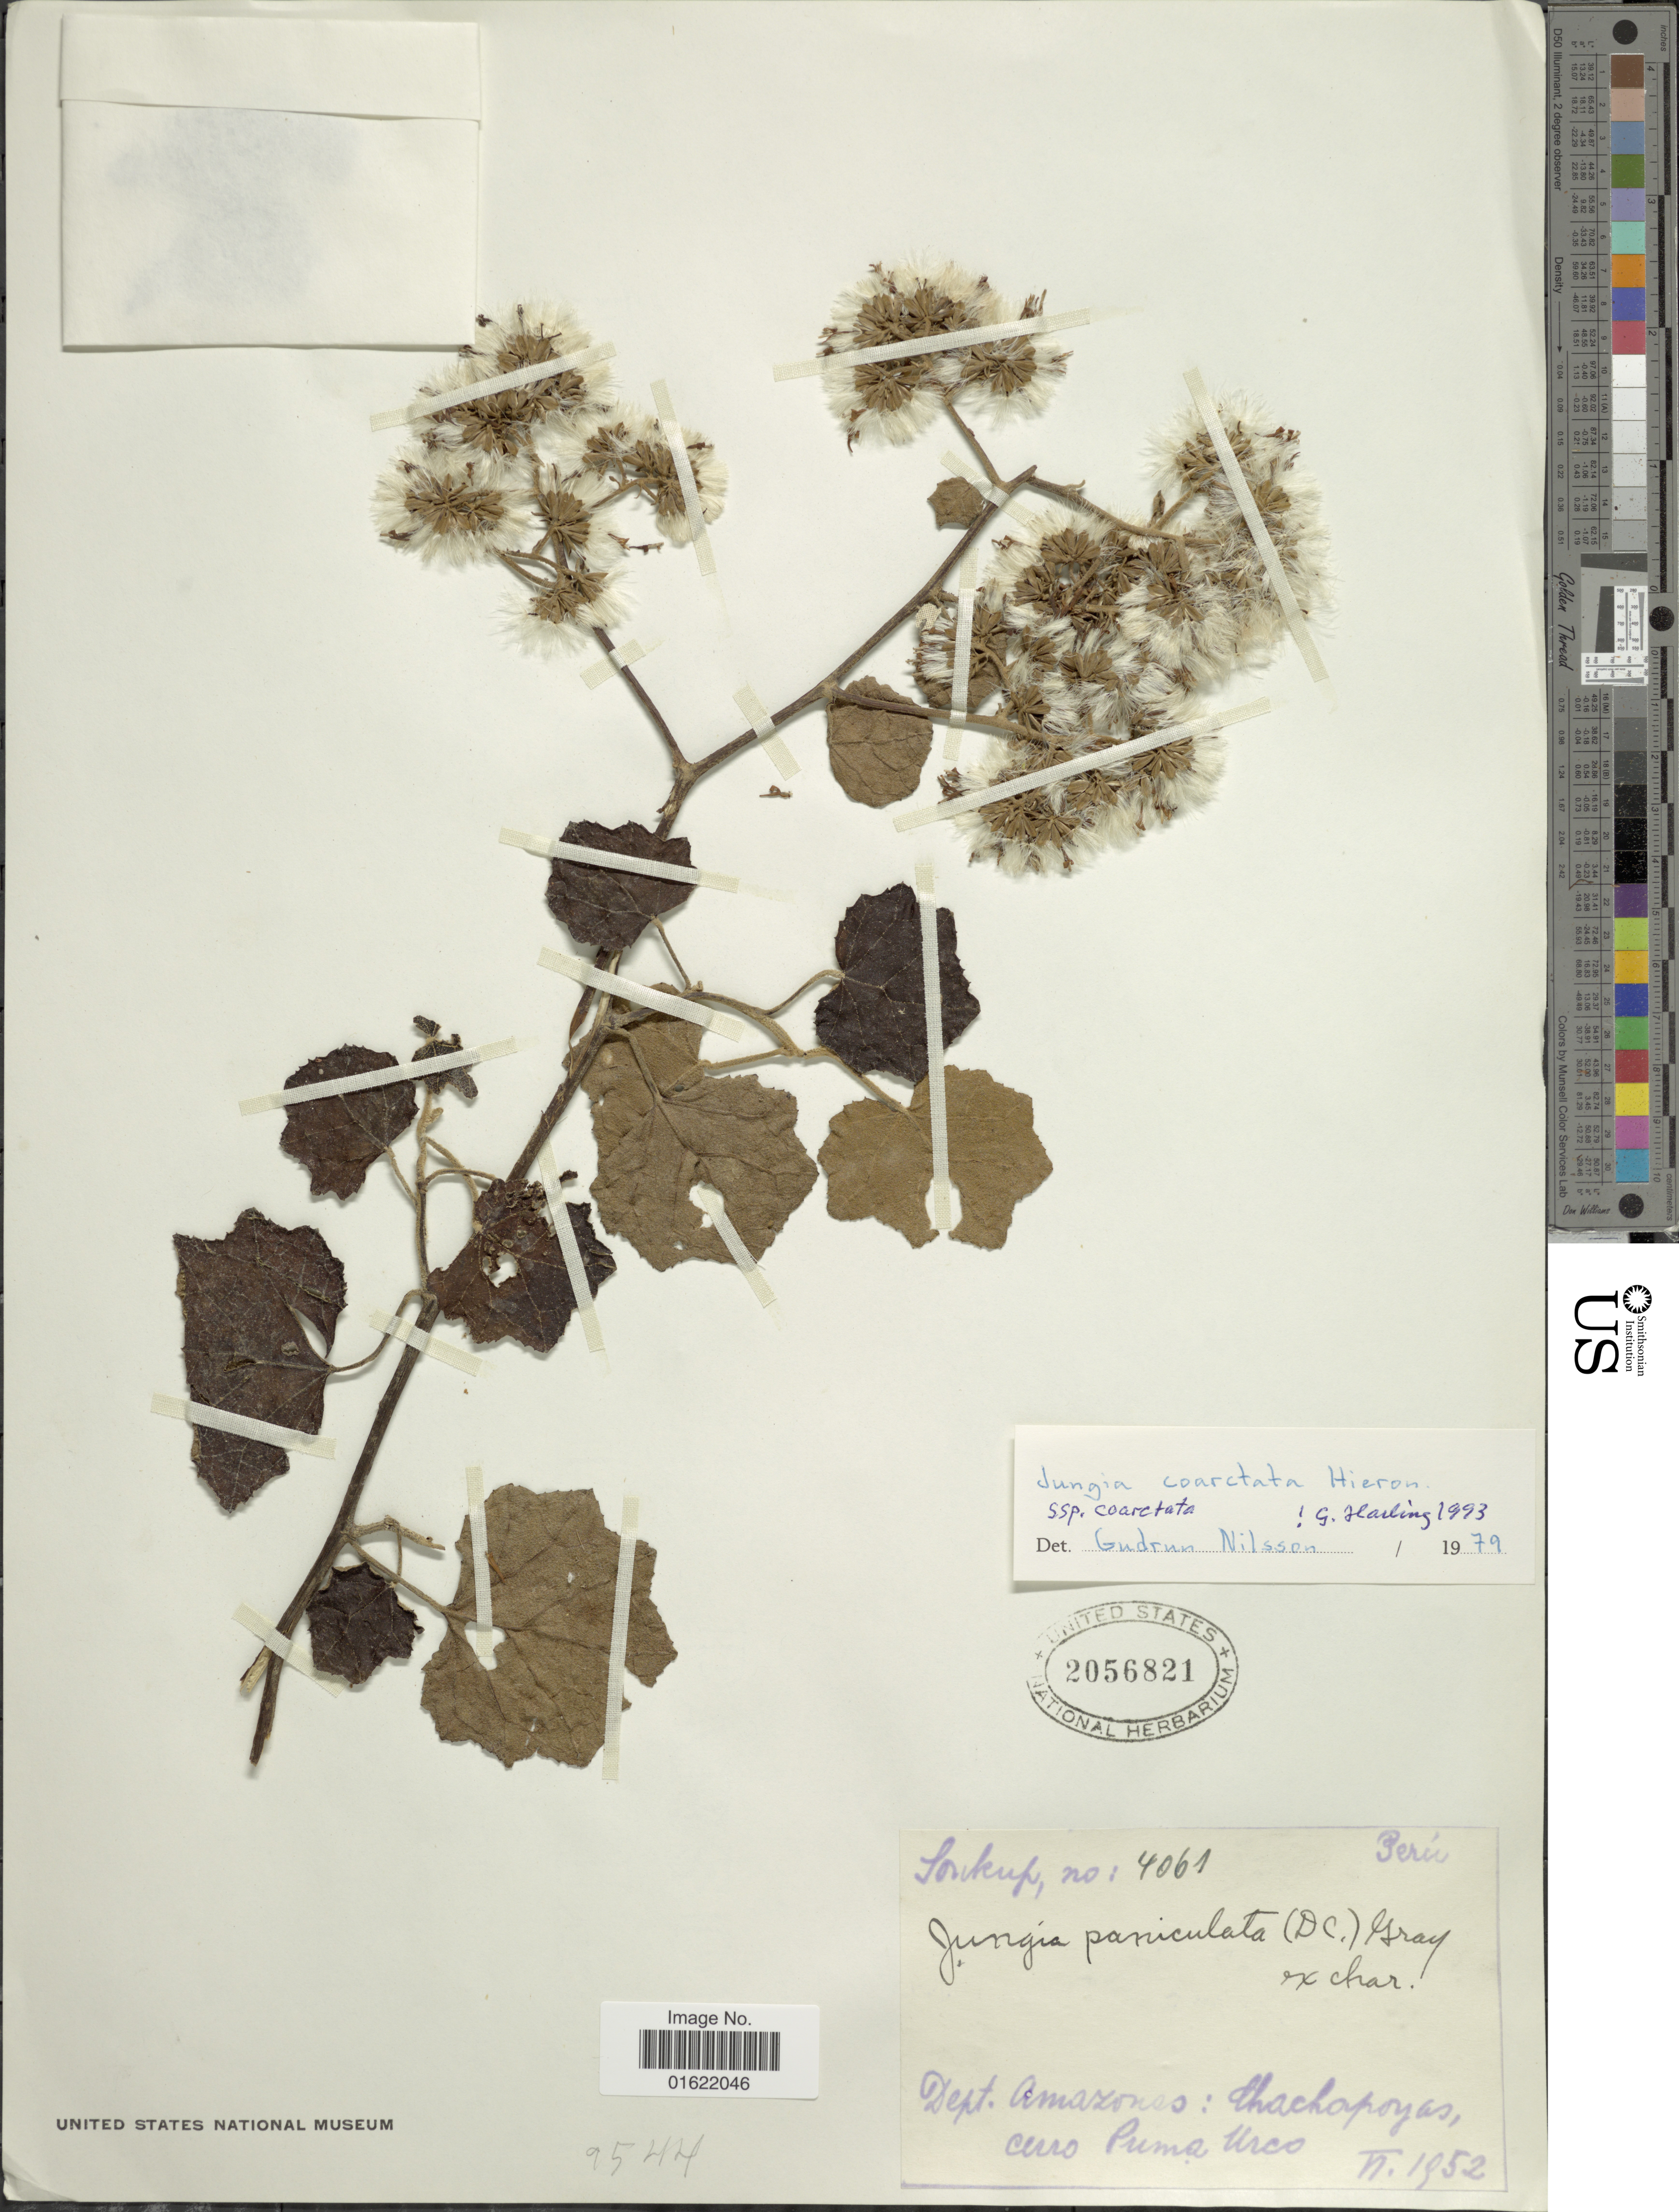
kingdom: Plantae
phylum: Tracheophyta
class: Magnoliopsida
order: Asterales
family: Asteraceae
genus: Jungia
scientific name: Jungia coarctata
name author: Hieron.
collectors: -- Soukup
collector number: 4061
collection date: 1952-06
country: Peru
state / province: Amazonas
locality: Chachapoyas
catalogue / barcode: US 2056821